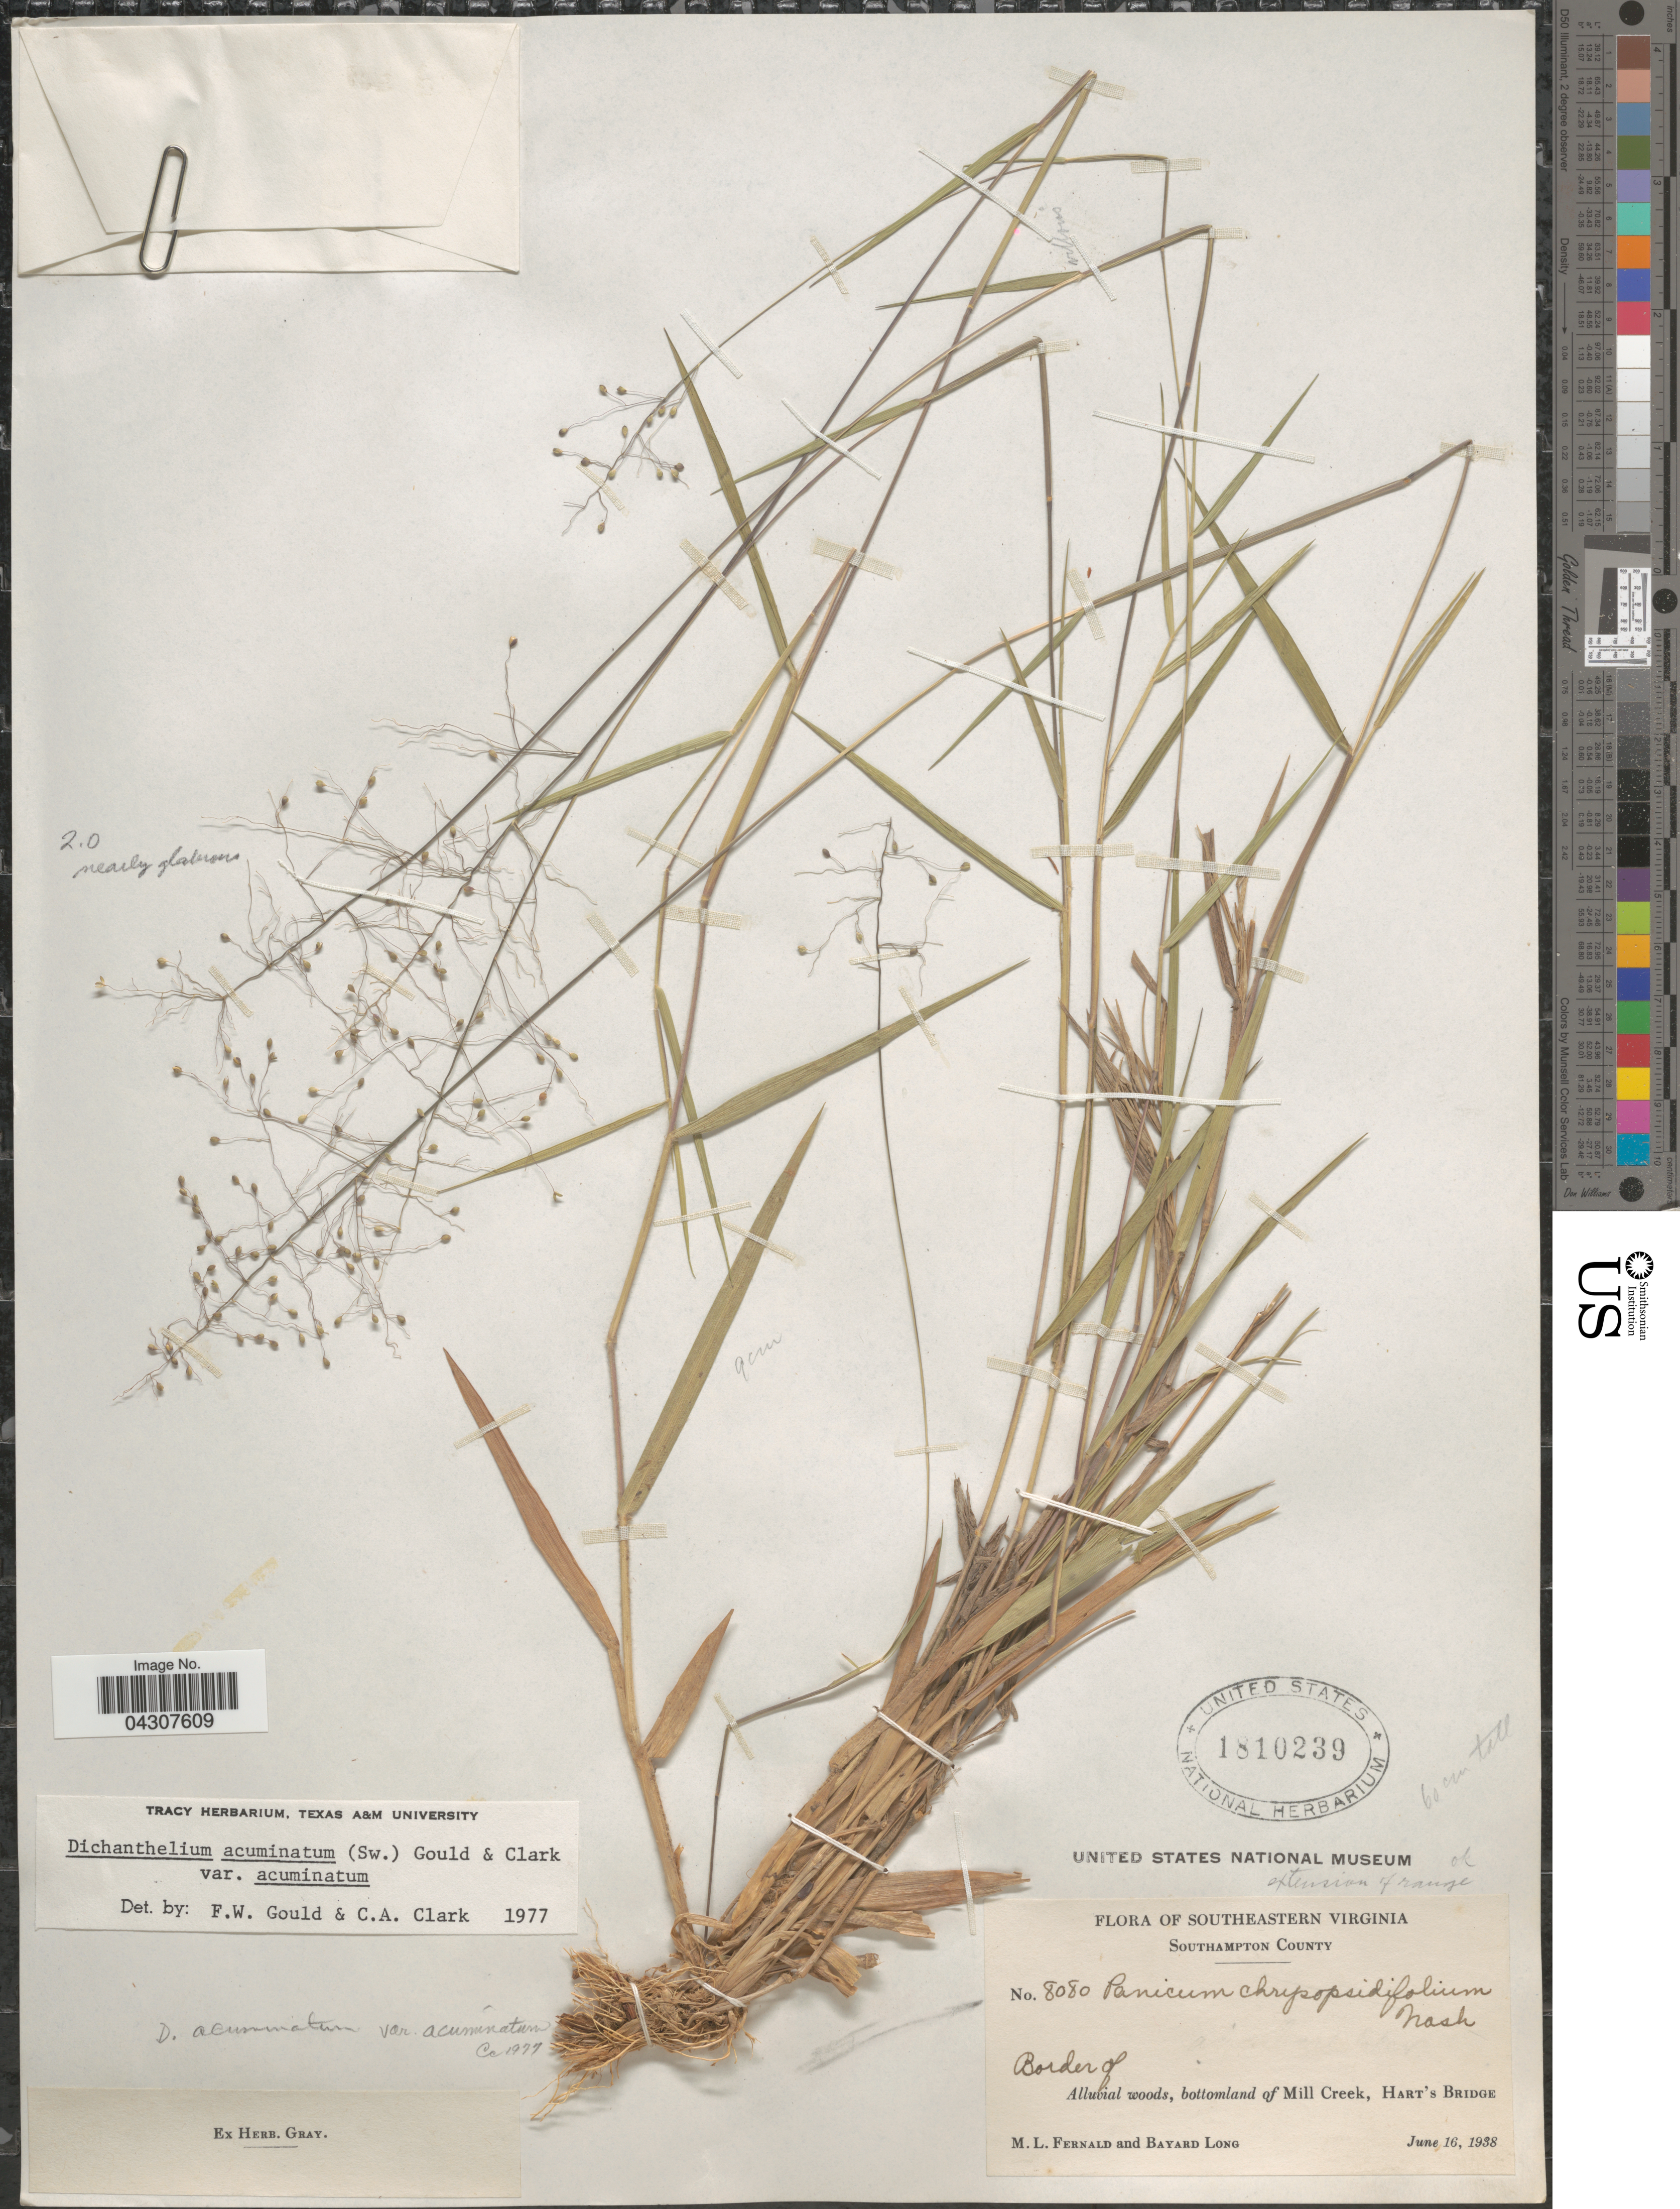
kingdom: Plantae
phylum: Tracheophyta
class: Liliopsida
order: Poales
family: Poaceae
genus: Dichanthelium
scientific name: Dichanthelium acuminatum var. acuminatum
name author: (Sw.) Gould & C.A. Clark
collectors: M. L. Fernald & B. Long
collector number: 8080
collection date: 1938-06-16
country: United States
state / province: Virginia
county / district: Southampton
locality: Southeastern Virginia. Southampton County. Border of Alluvial woods, bottomland of Mill Creek, Hart's Bridge.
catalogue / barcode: US 1810239